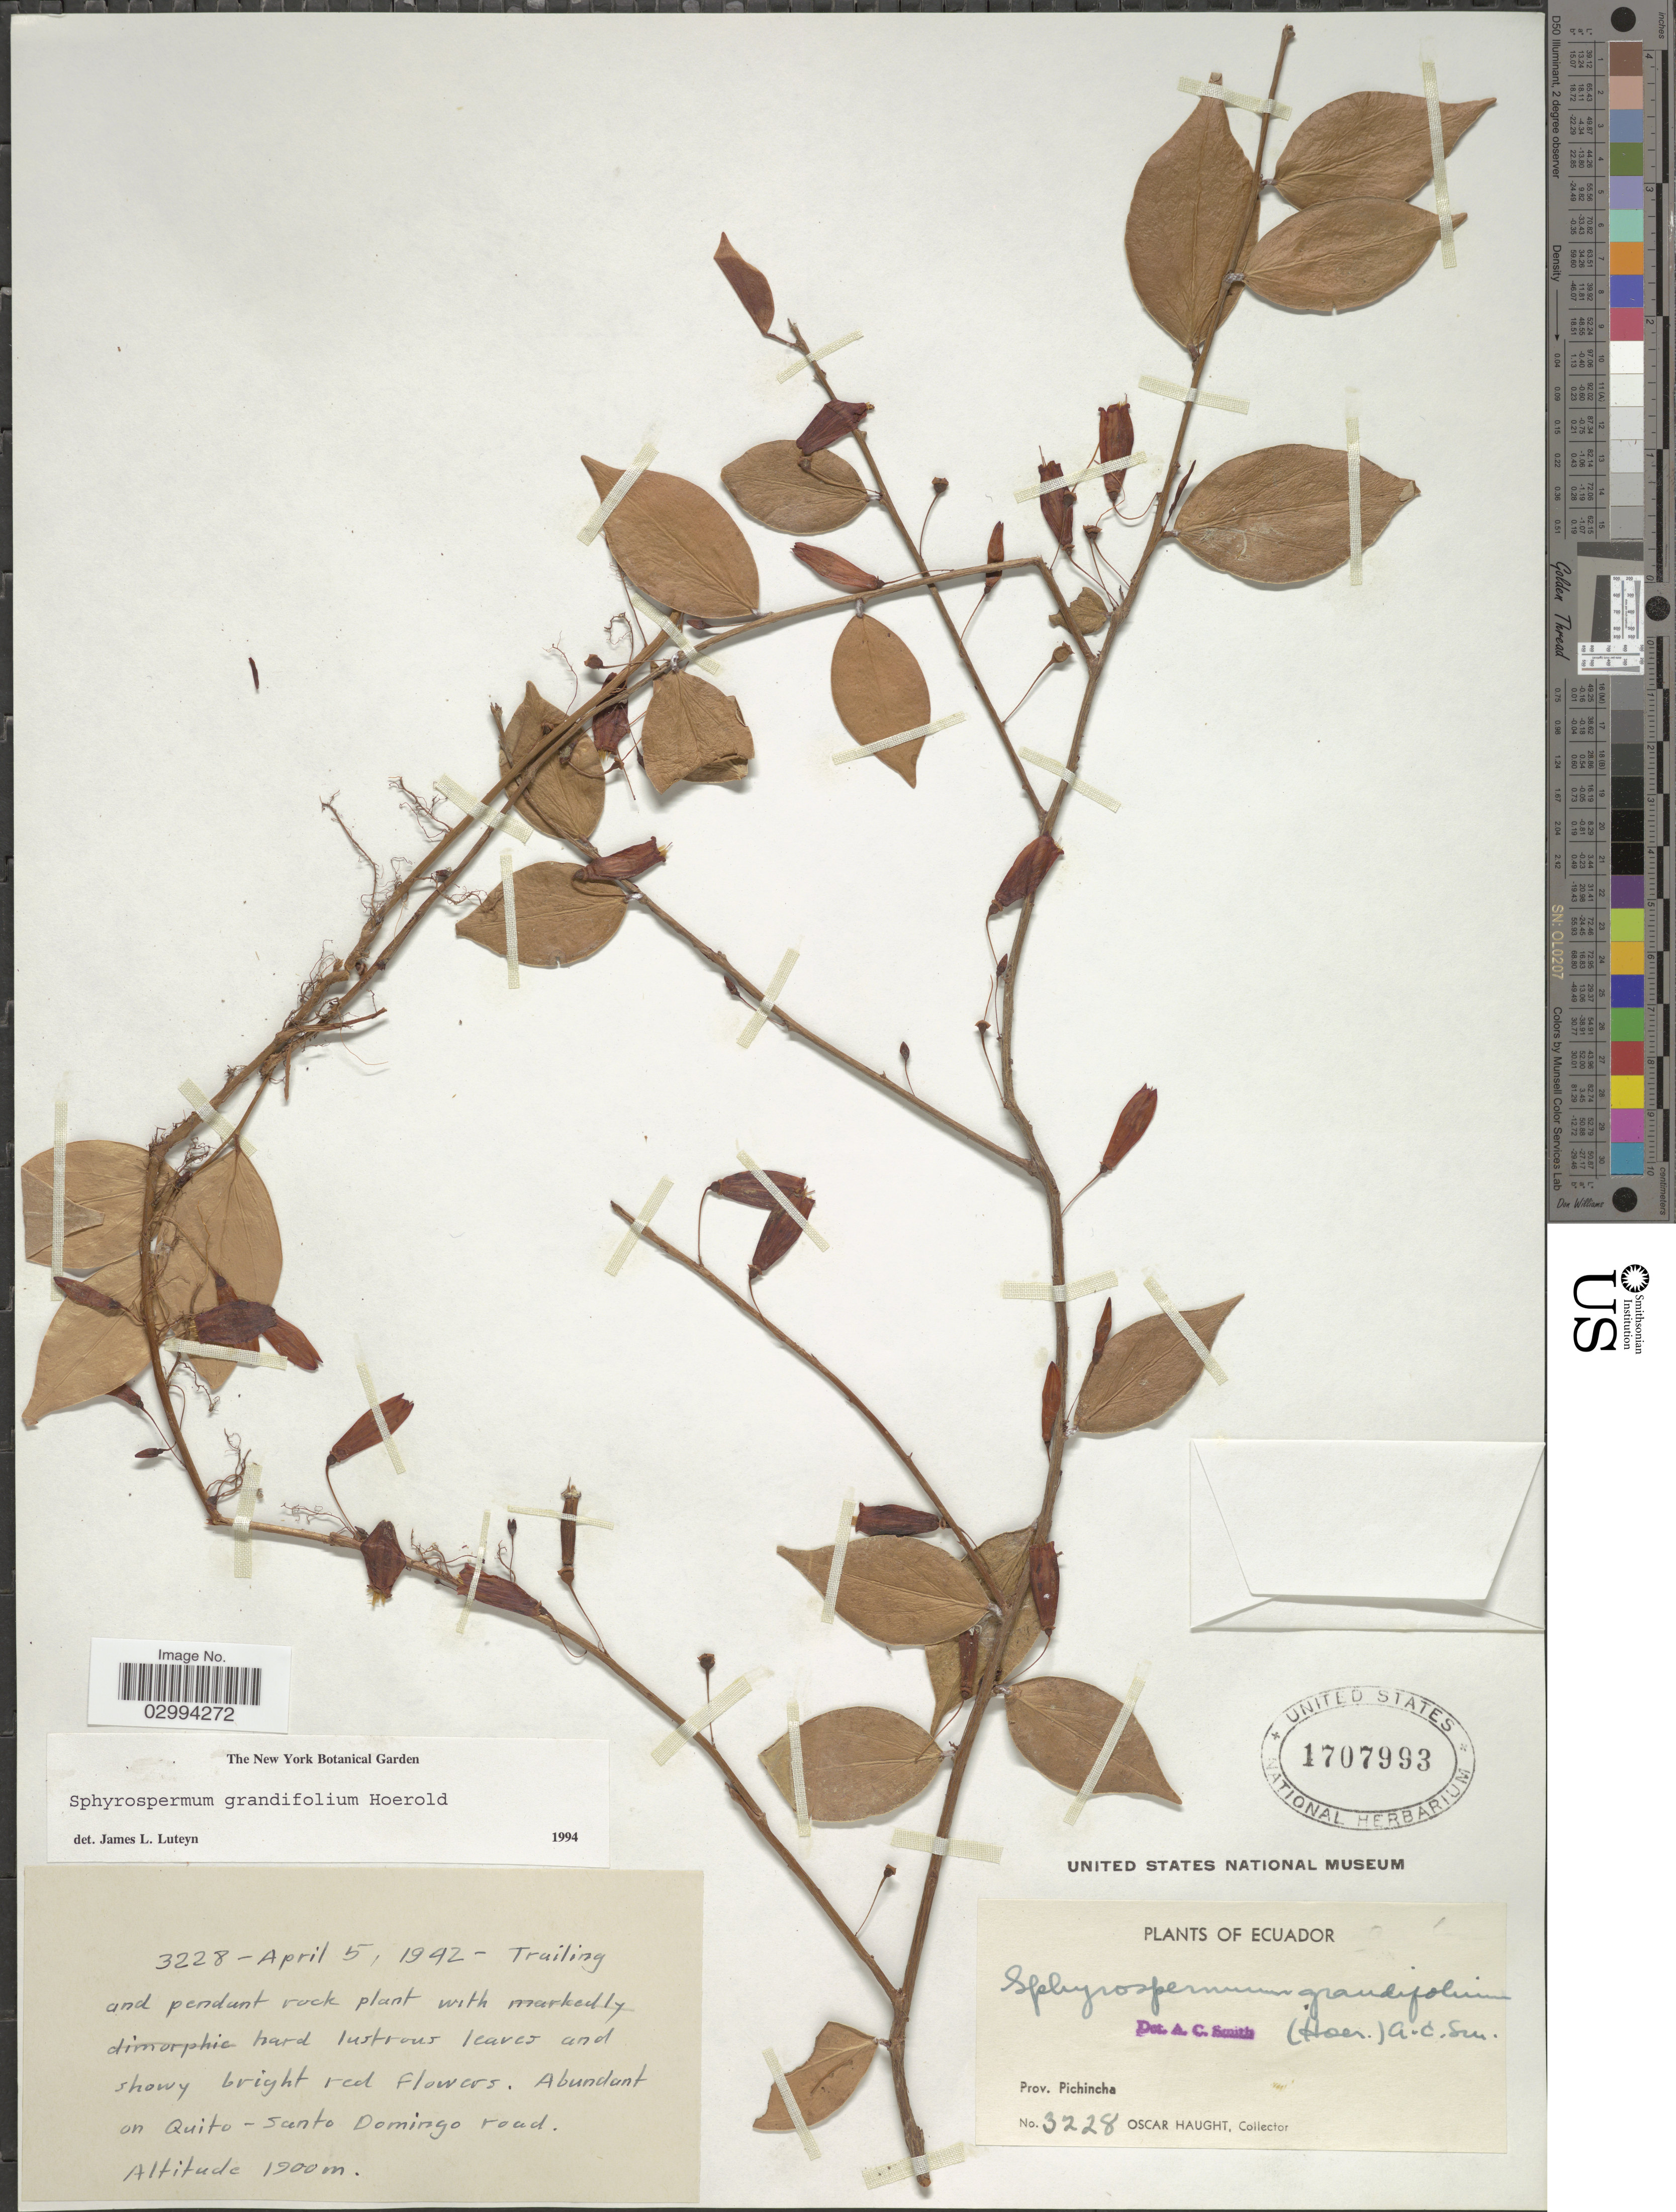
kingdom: Plantae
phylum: Tracheophyta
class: Magnoliopsida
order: Ericales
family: Ericaceae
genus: Sphyrospermum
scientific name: Sphyrospermum grandifolium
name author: (Hoerold) A.C. Sm.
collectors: O. L. Haught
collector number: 3228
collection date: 1942-04-05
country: Ecuador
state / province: Pichincha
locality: Abundant on Quito-Santo Domingo road.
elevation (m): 1900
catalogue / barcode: US 1707993